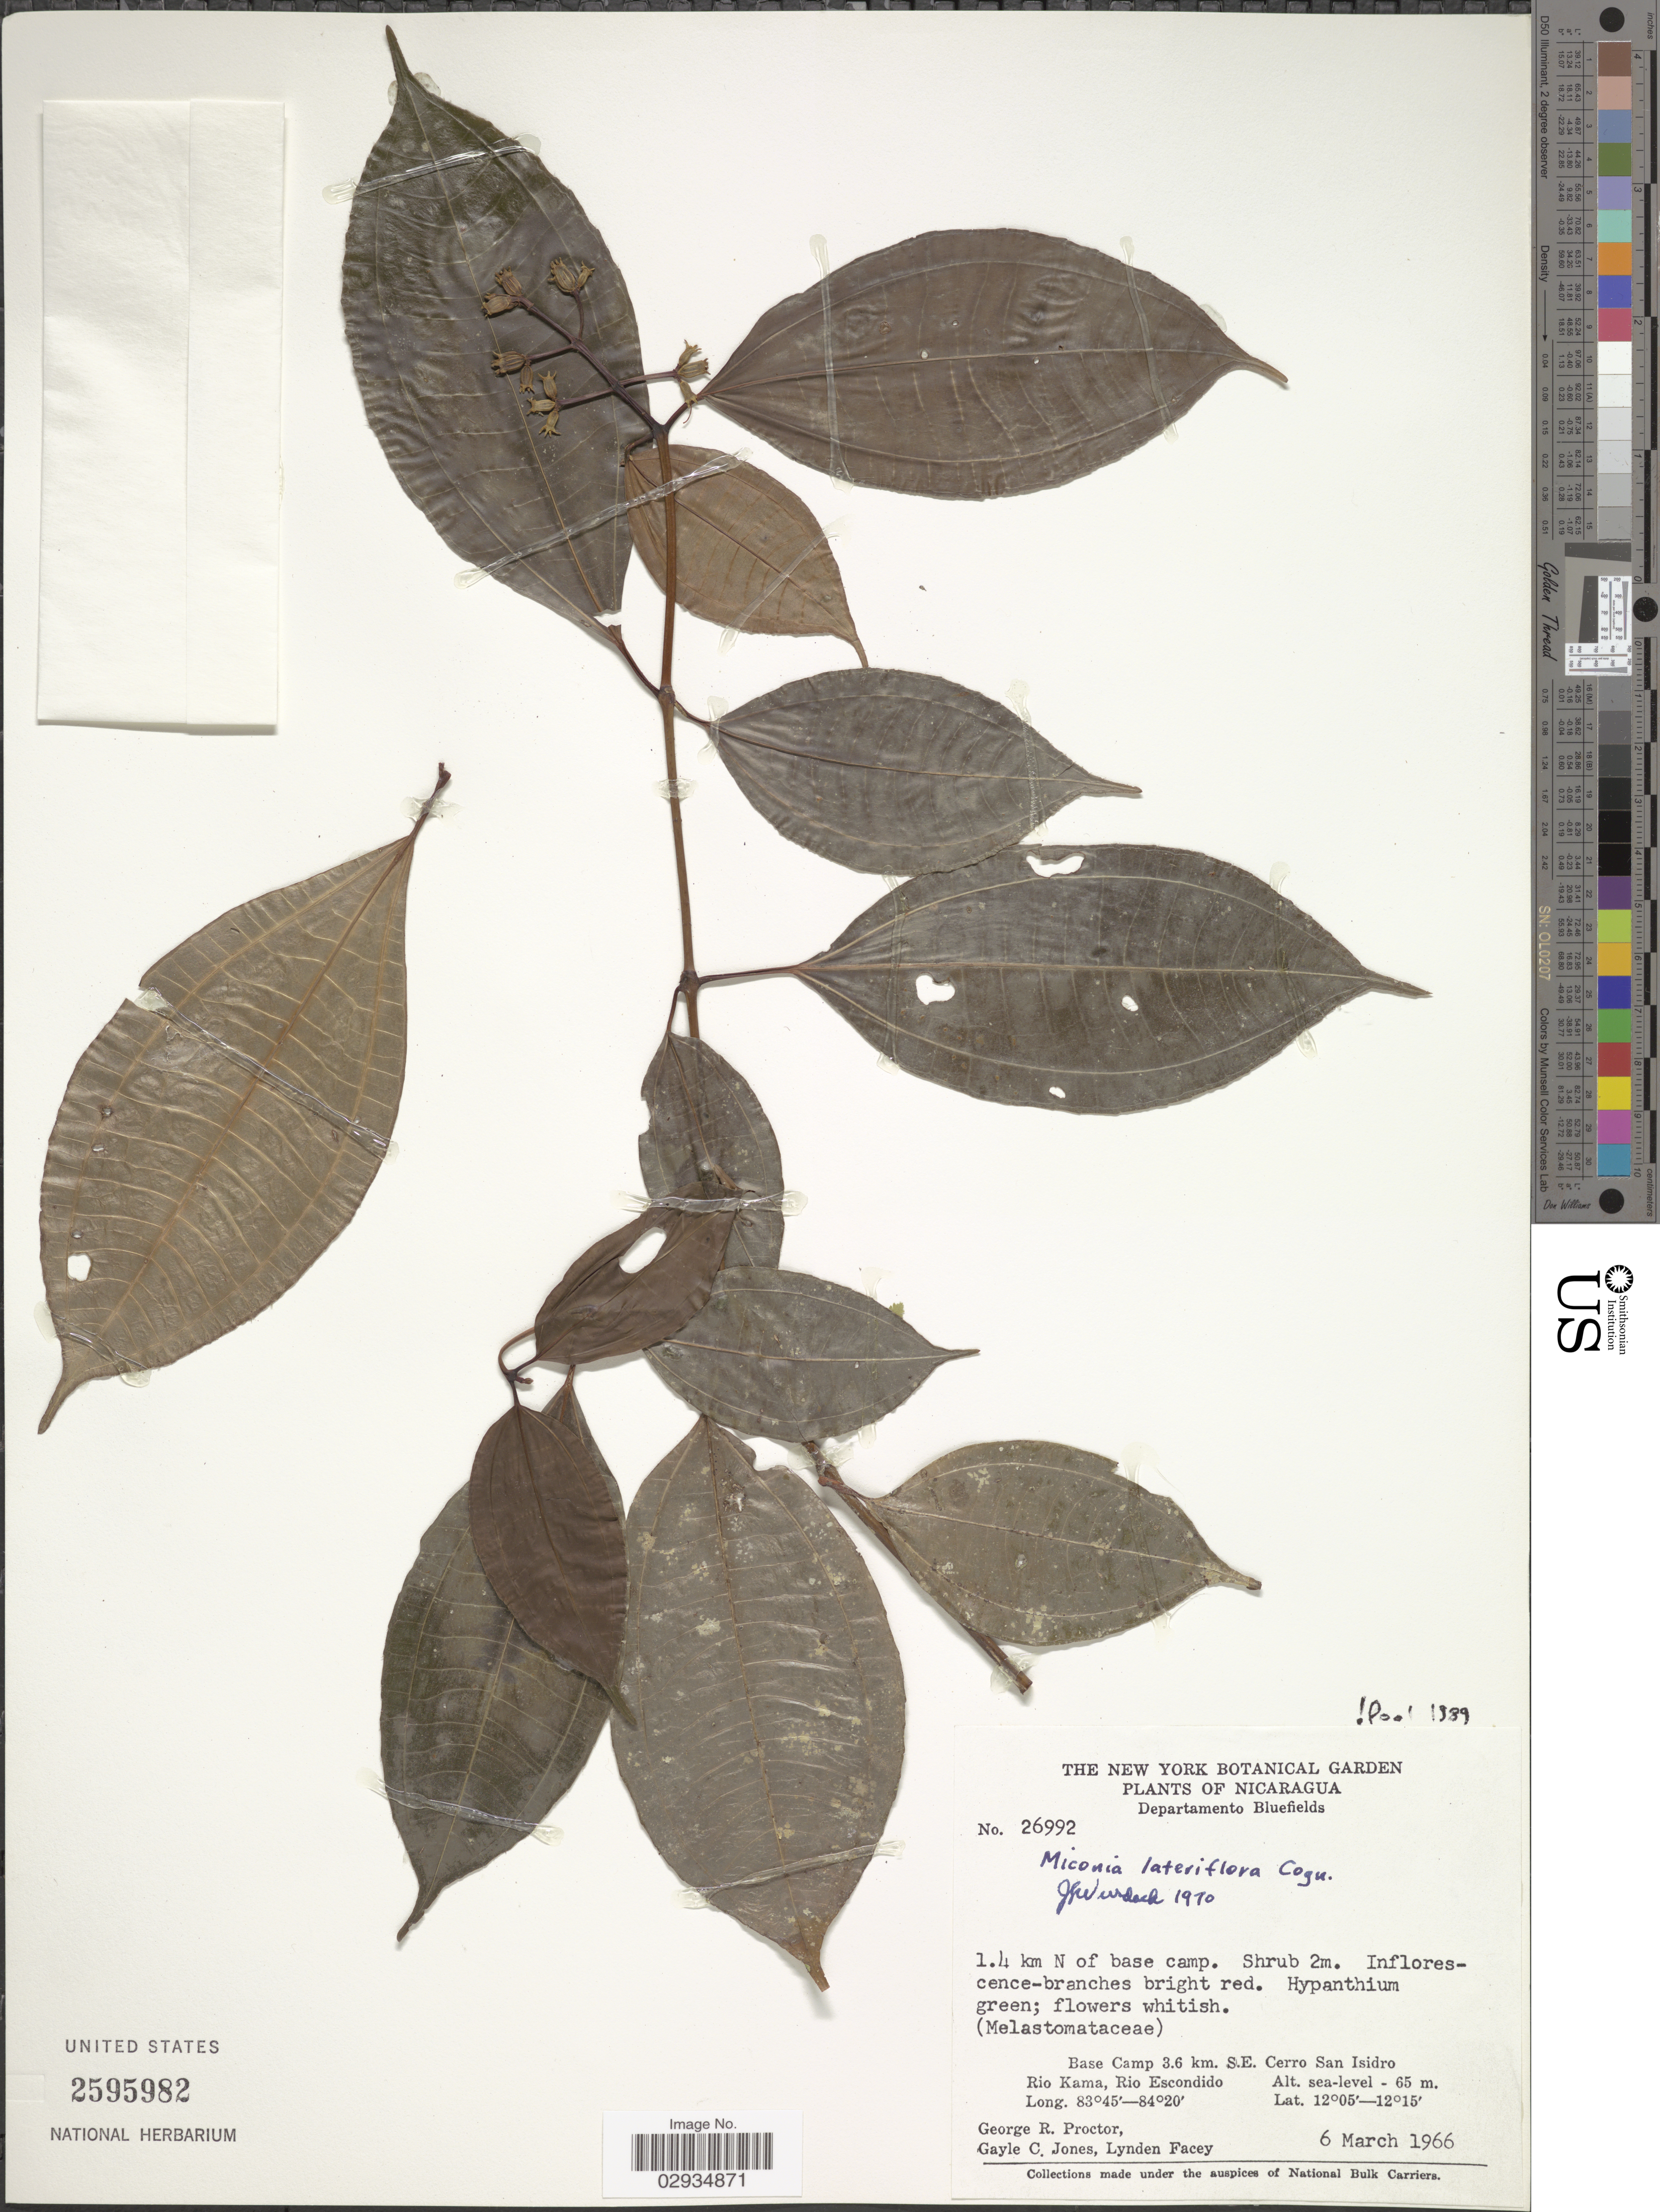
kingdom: Plantae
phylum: Tracheophyta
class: Magnoliopsida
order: Myrtales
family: Melastomataceae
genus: Miconia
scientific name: Miconia lateriflora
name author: Cogn.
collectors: G. Proctor, G. C. Jones & L. Facey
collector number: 26992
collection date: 1966-03-06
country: Nicaragua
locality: Departamento Bluefields. 1.4 km N of base camp. Base Camp 3.6 km. S.E. Cerro San Isidro. Rio Kama, Rio Escondido.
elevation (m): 0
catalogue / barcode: US 2595982